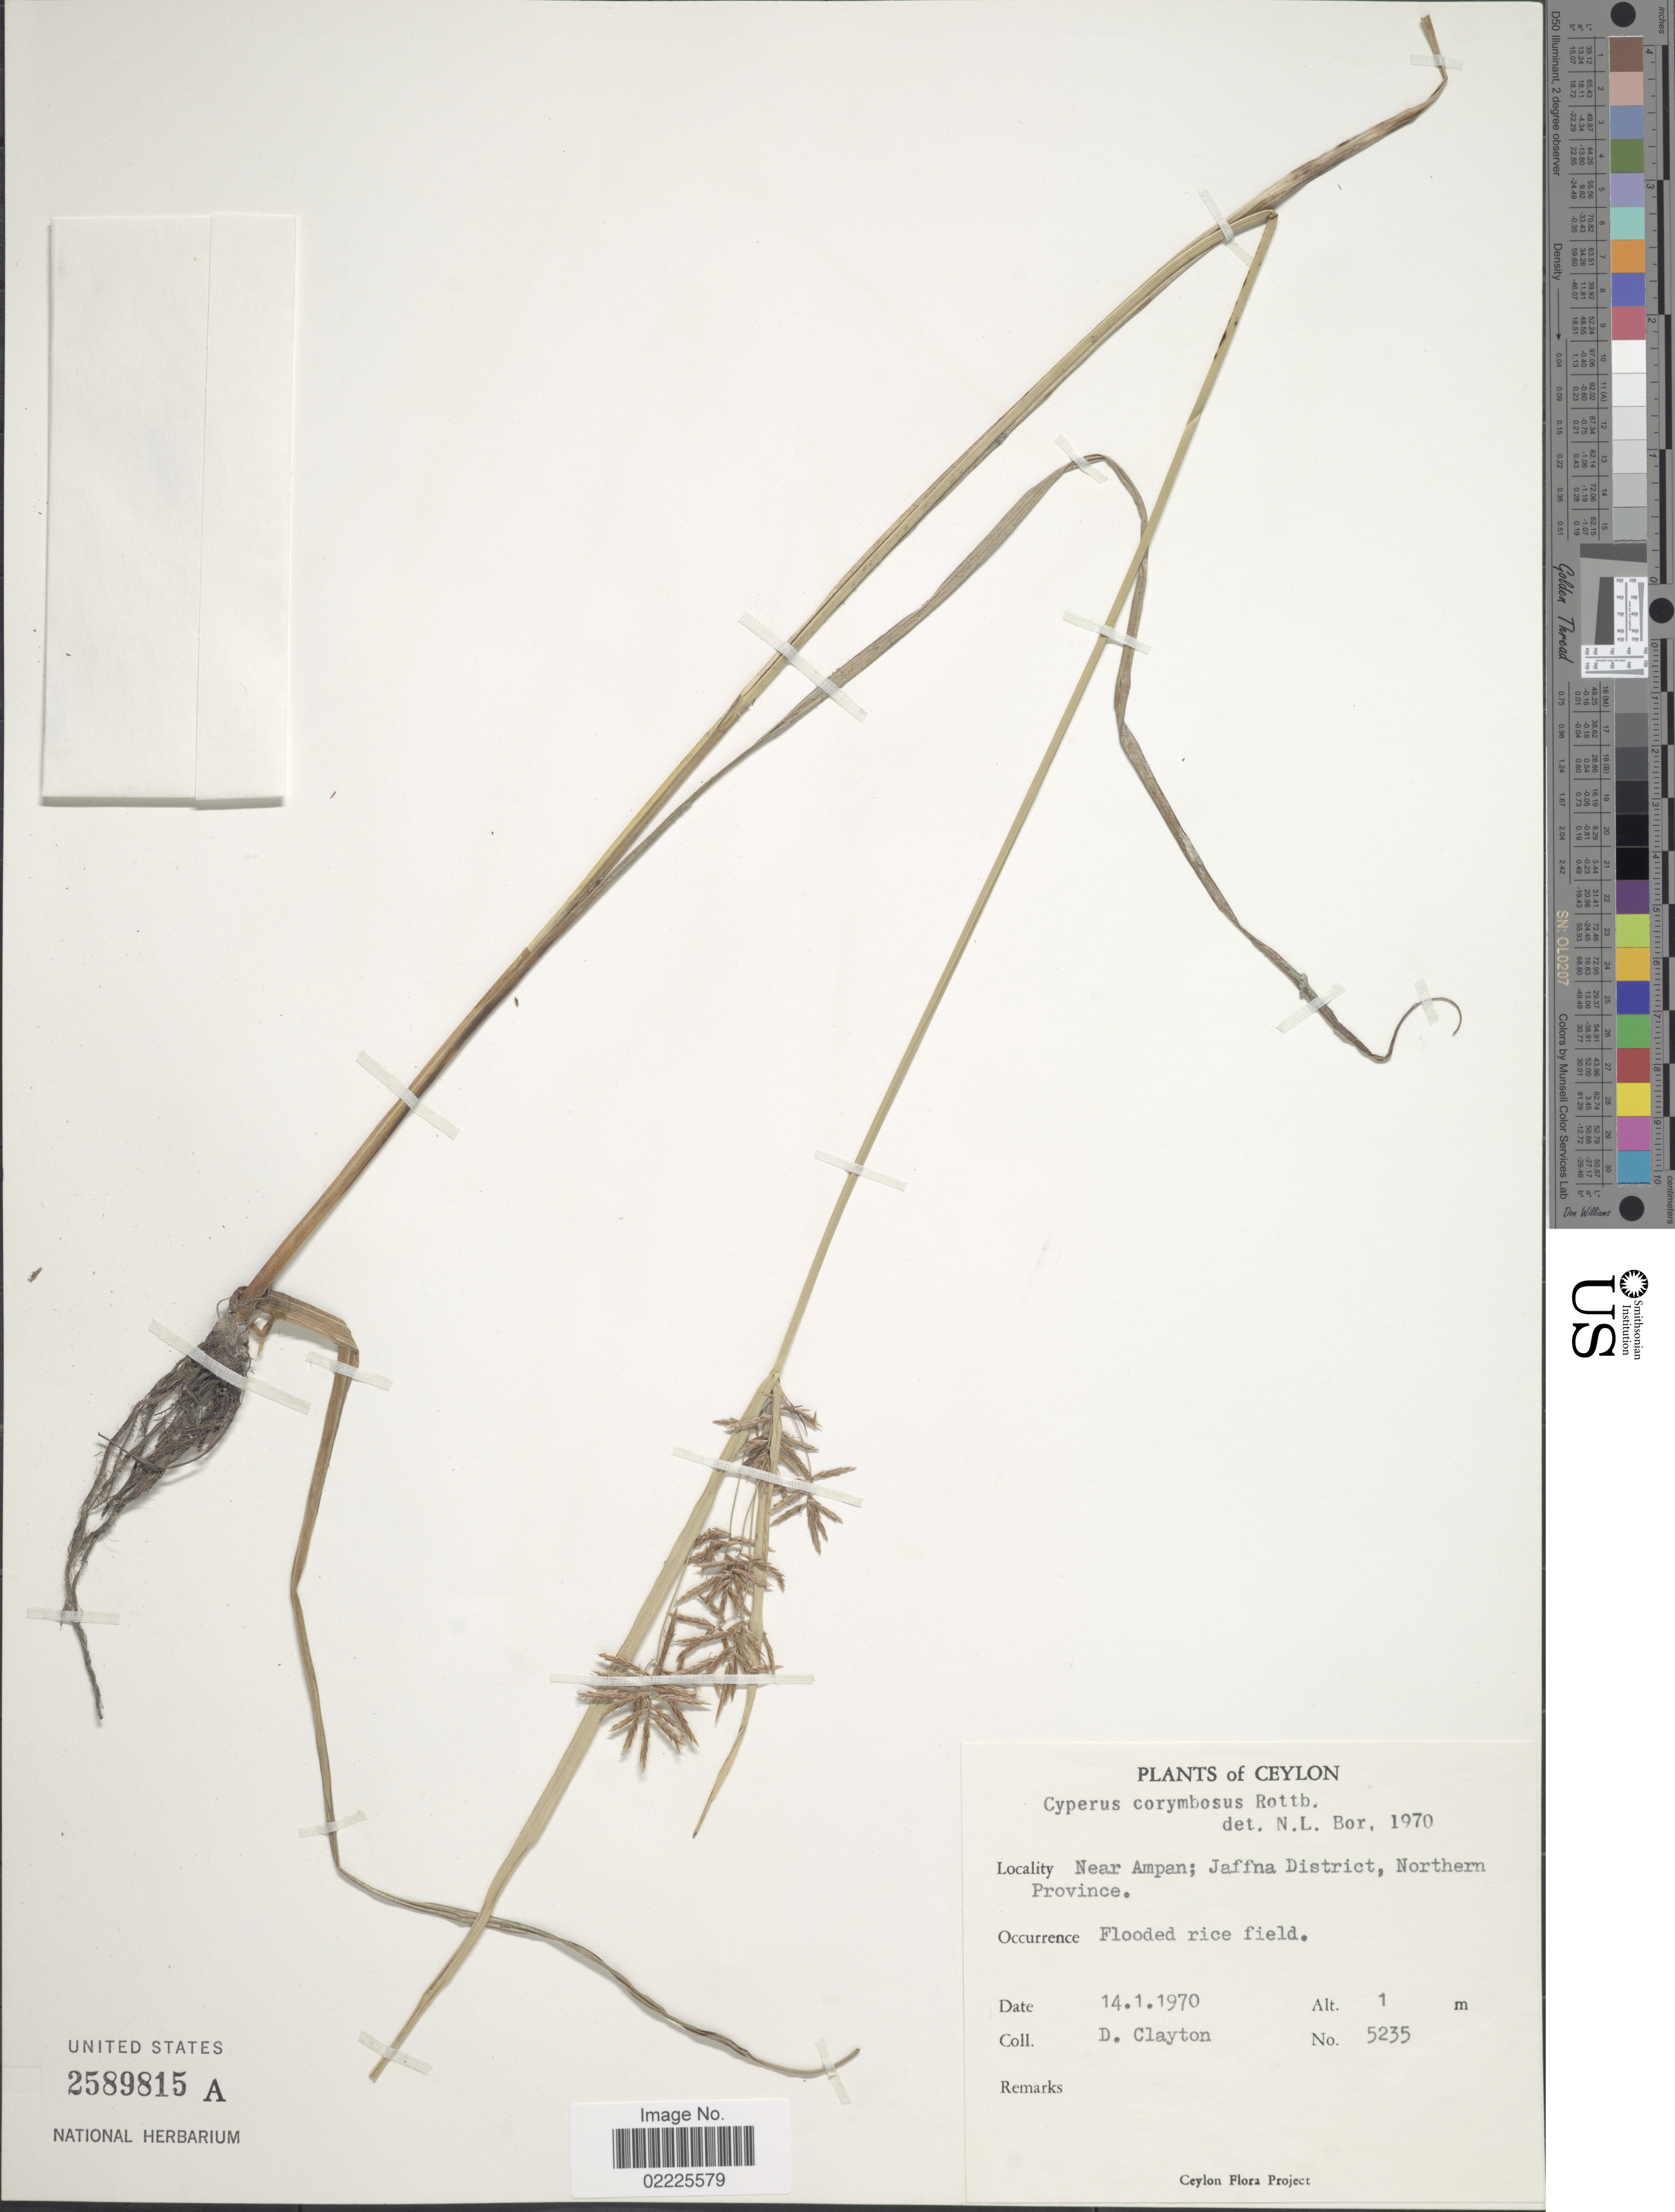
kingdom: Plantae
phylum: Tracheophyta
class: Liliopsida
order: Poales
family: Cyperaceae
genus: Cyperus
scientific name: Cyperus corymbosus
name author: Rottb.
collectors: D. Clayton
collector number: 5235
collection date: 1970-01-14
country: Sri Lanka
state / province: Northern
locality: Ceylon, Near Ampan; Jaffna District, flooded rice field.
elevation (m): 1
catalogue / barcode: US 2589815A